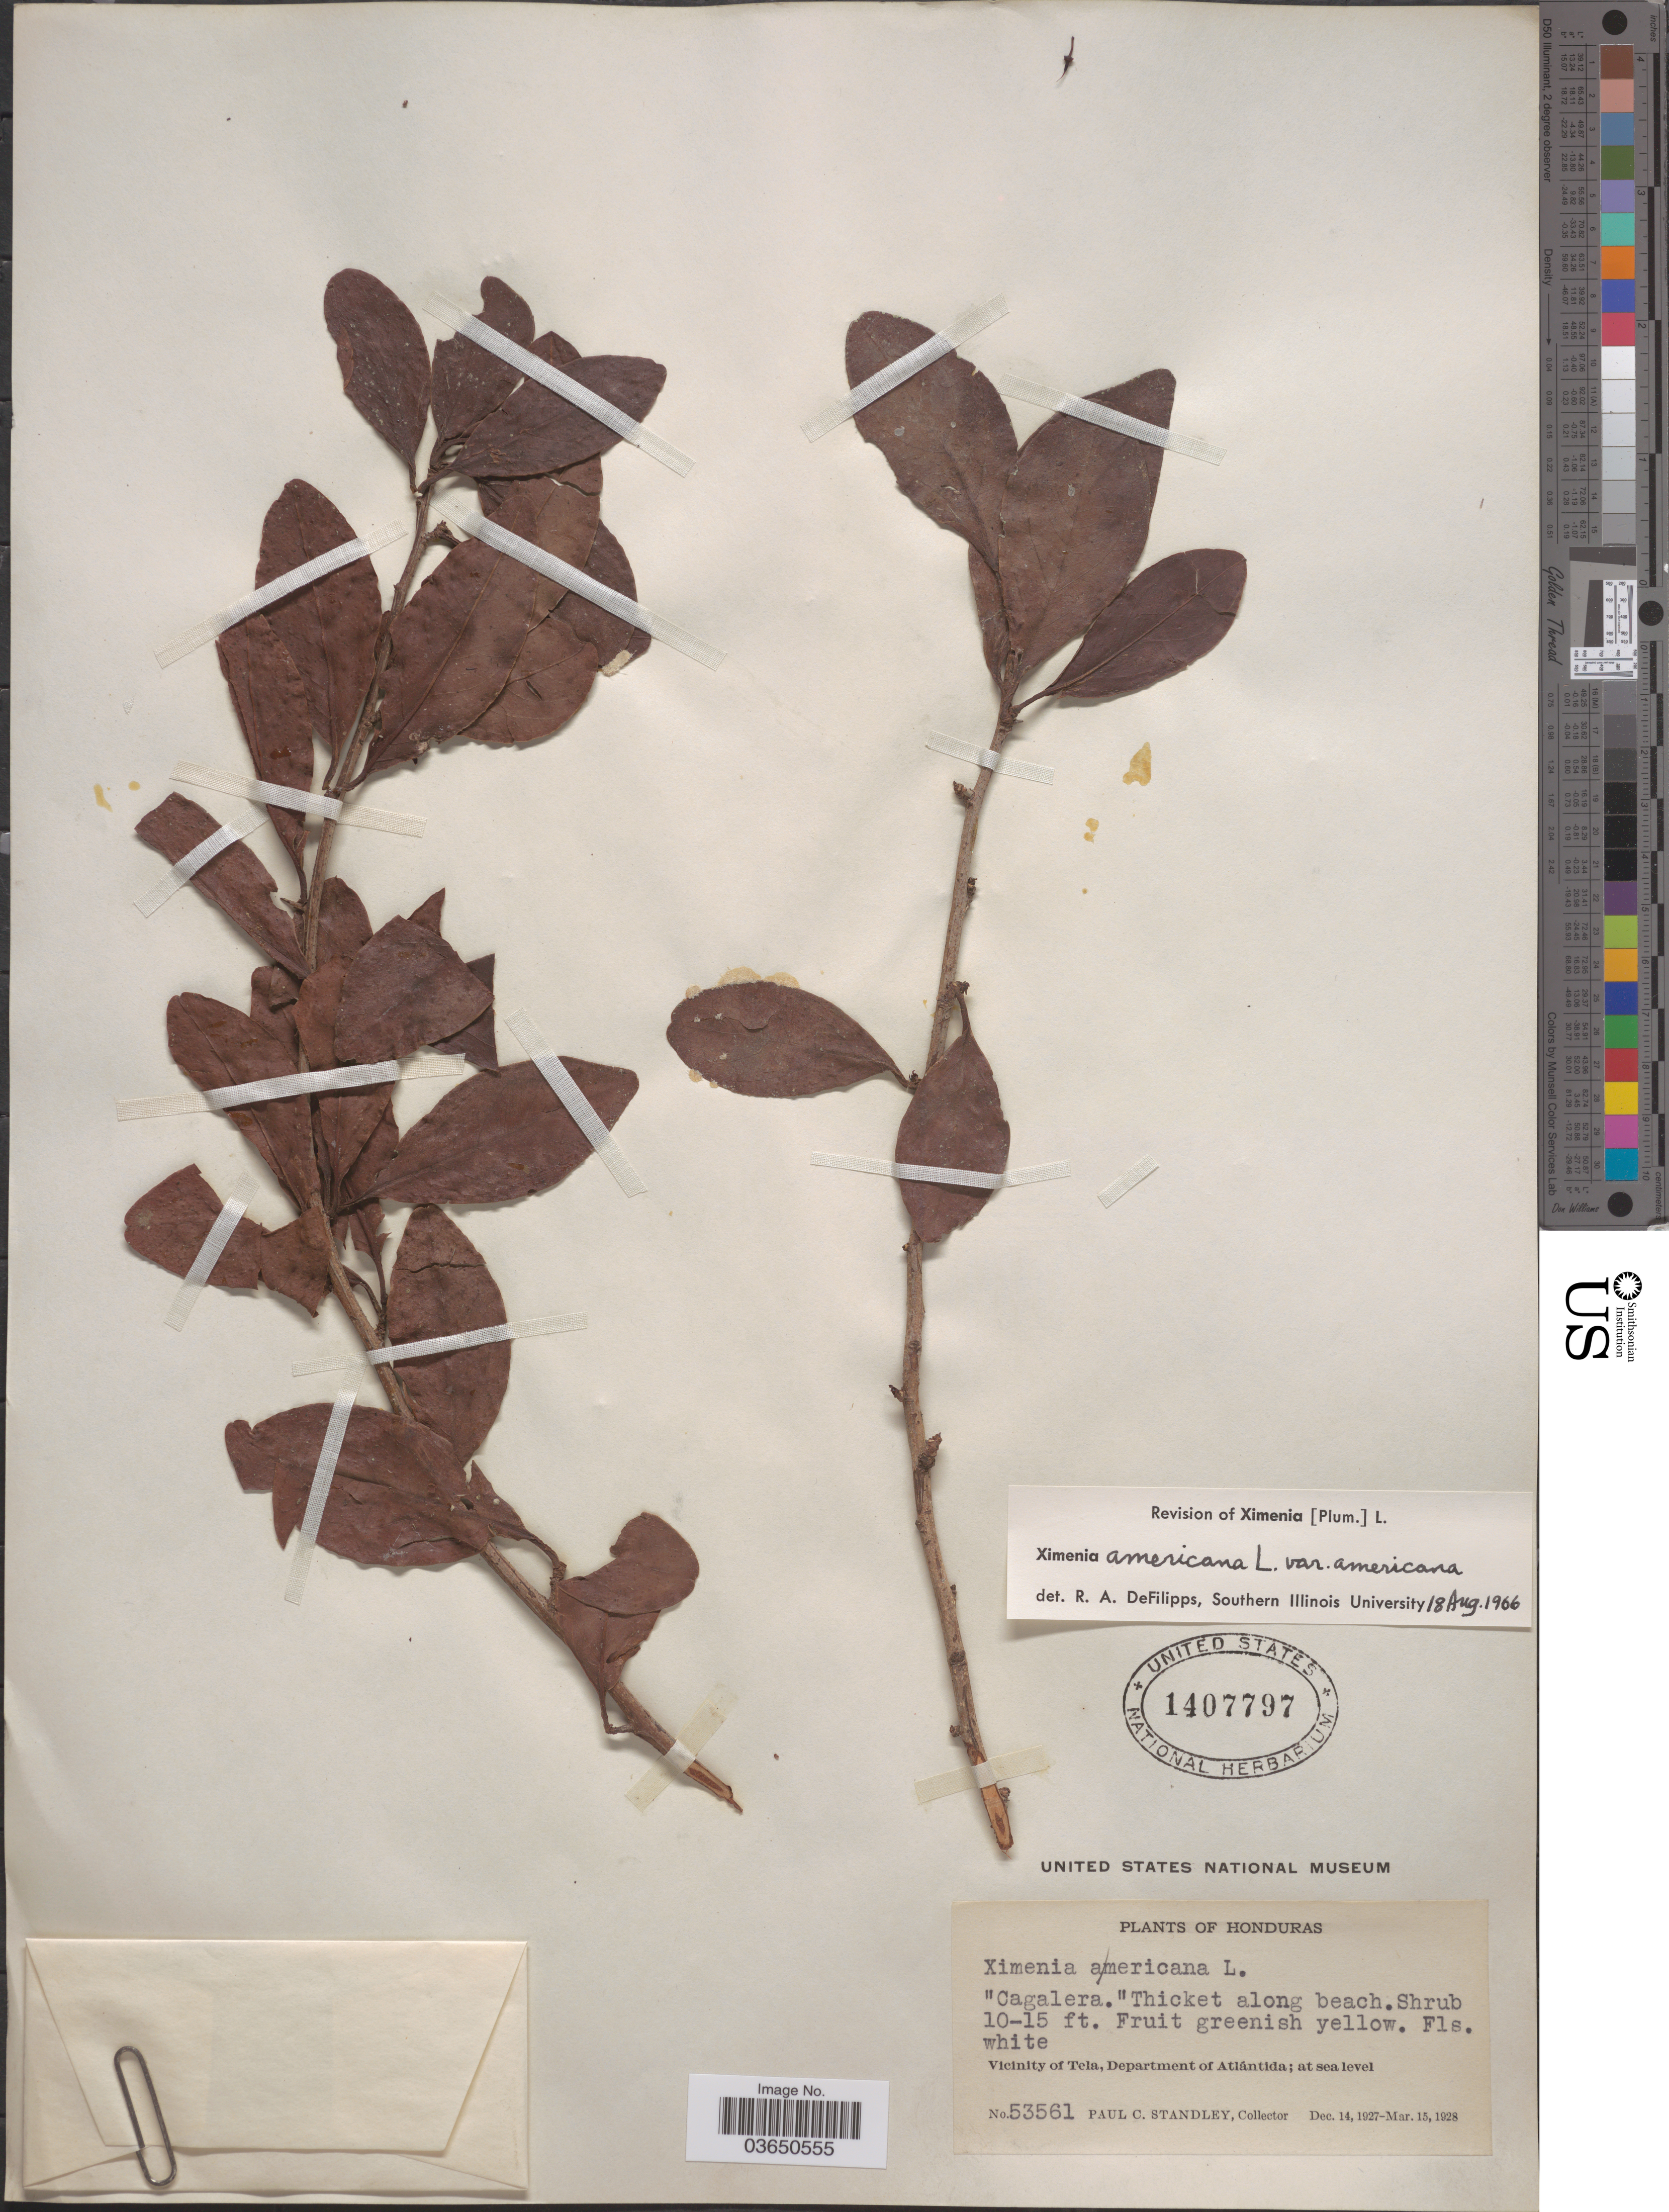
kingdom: Plantae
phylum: Tracheophyta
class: Magnoliopsida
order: Santalales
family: Ximeniaceae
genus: Ximenia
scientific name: Ximenia americana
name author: L.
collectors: P. C. Standley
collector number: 53561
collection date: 1927-12-14/1928-03-15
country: Honduras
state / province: Atlántida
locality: Vicinity of Tela, Department of Atlántida.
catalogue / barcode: US 1407797